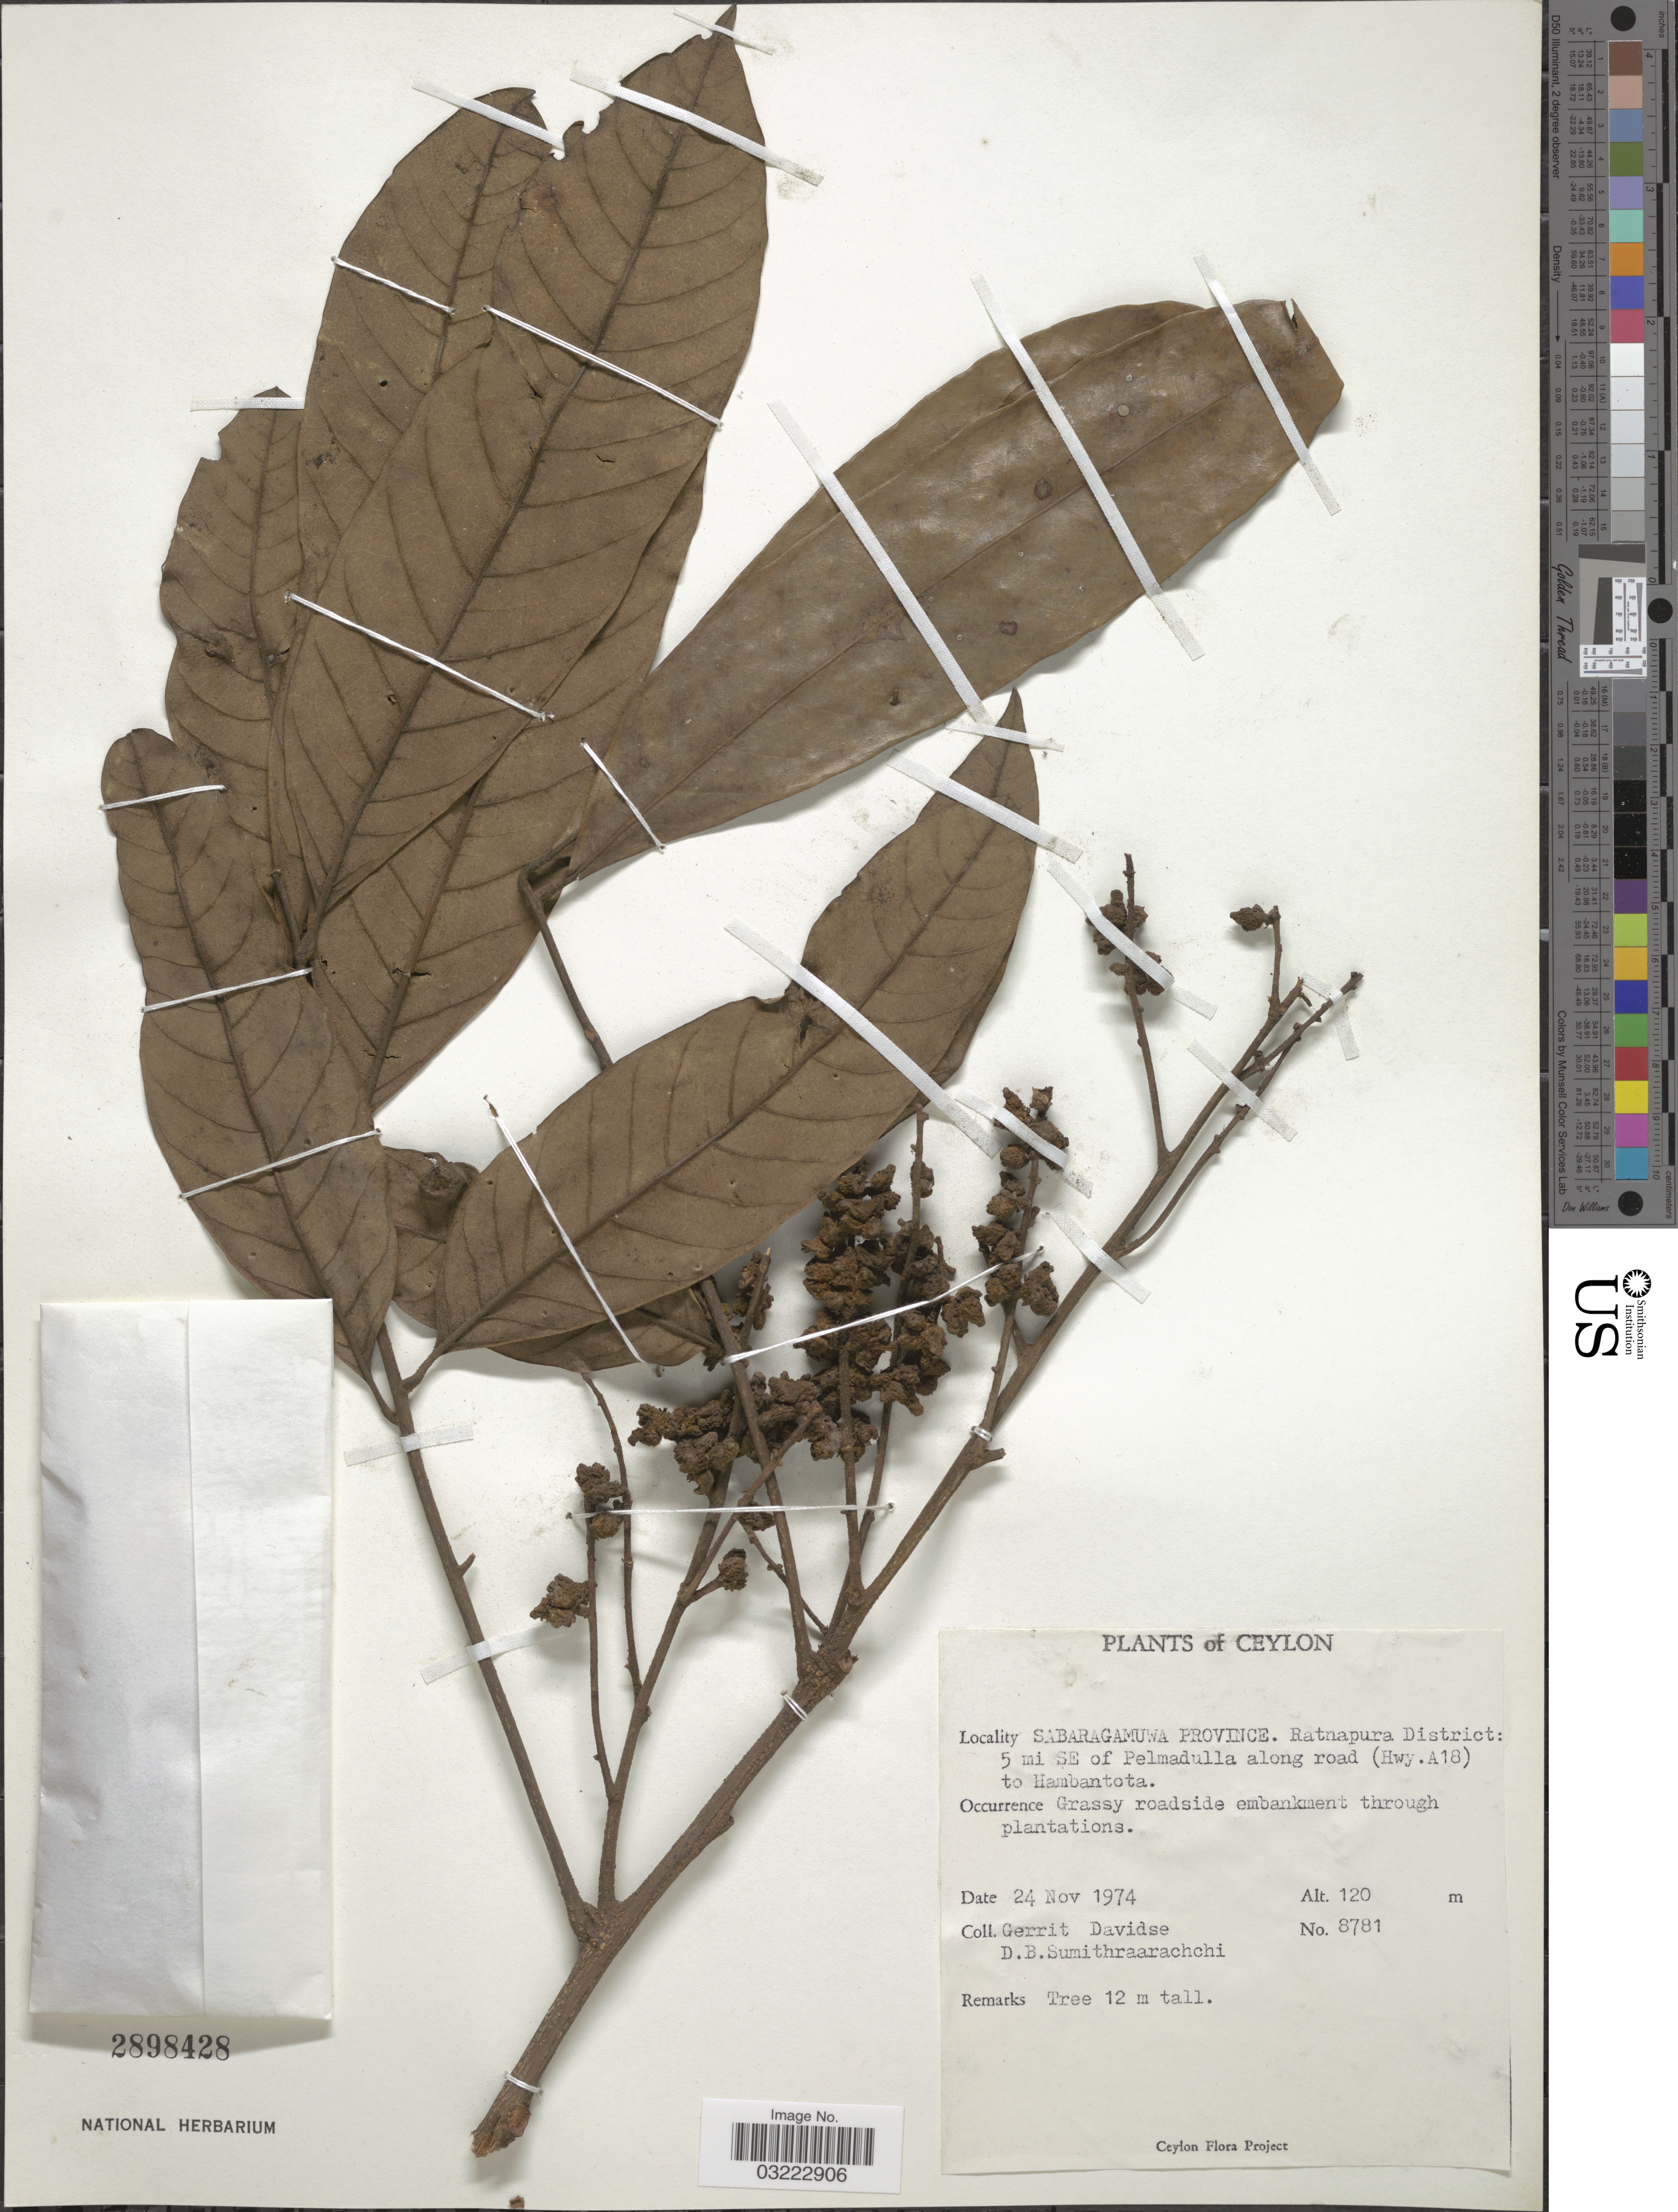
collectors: G. Davidse & D. B. Sumithraarachchi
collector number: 8781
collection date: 1974-11-24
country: Sri Lanka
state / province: Sabaragamuwa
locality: Ceylon. Ratnapura District: 5 mi SE of Pelmadulla along road (Hwy. A18) to Hambantota.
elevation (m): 120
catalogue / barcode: US 2898428